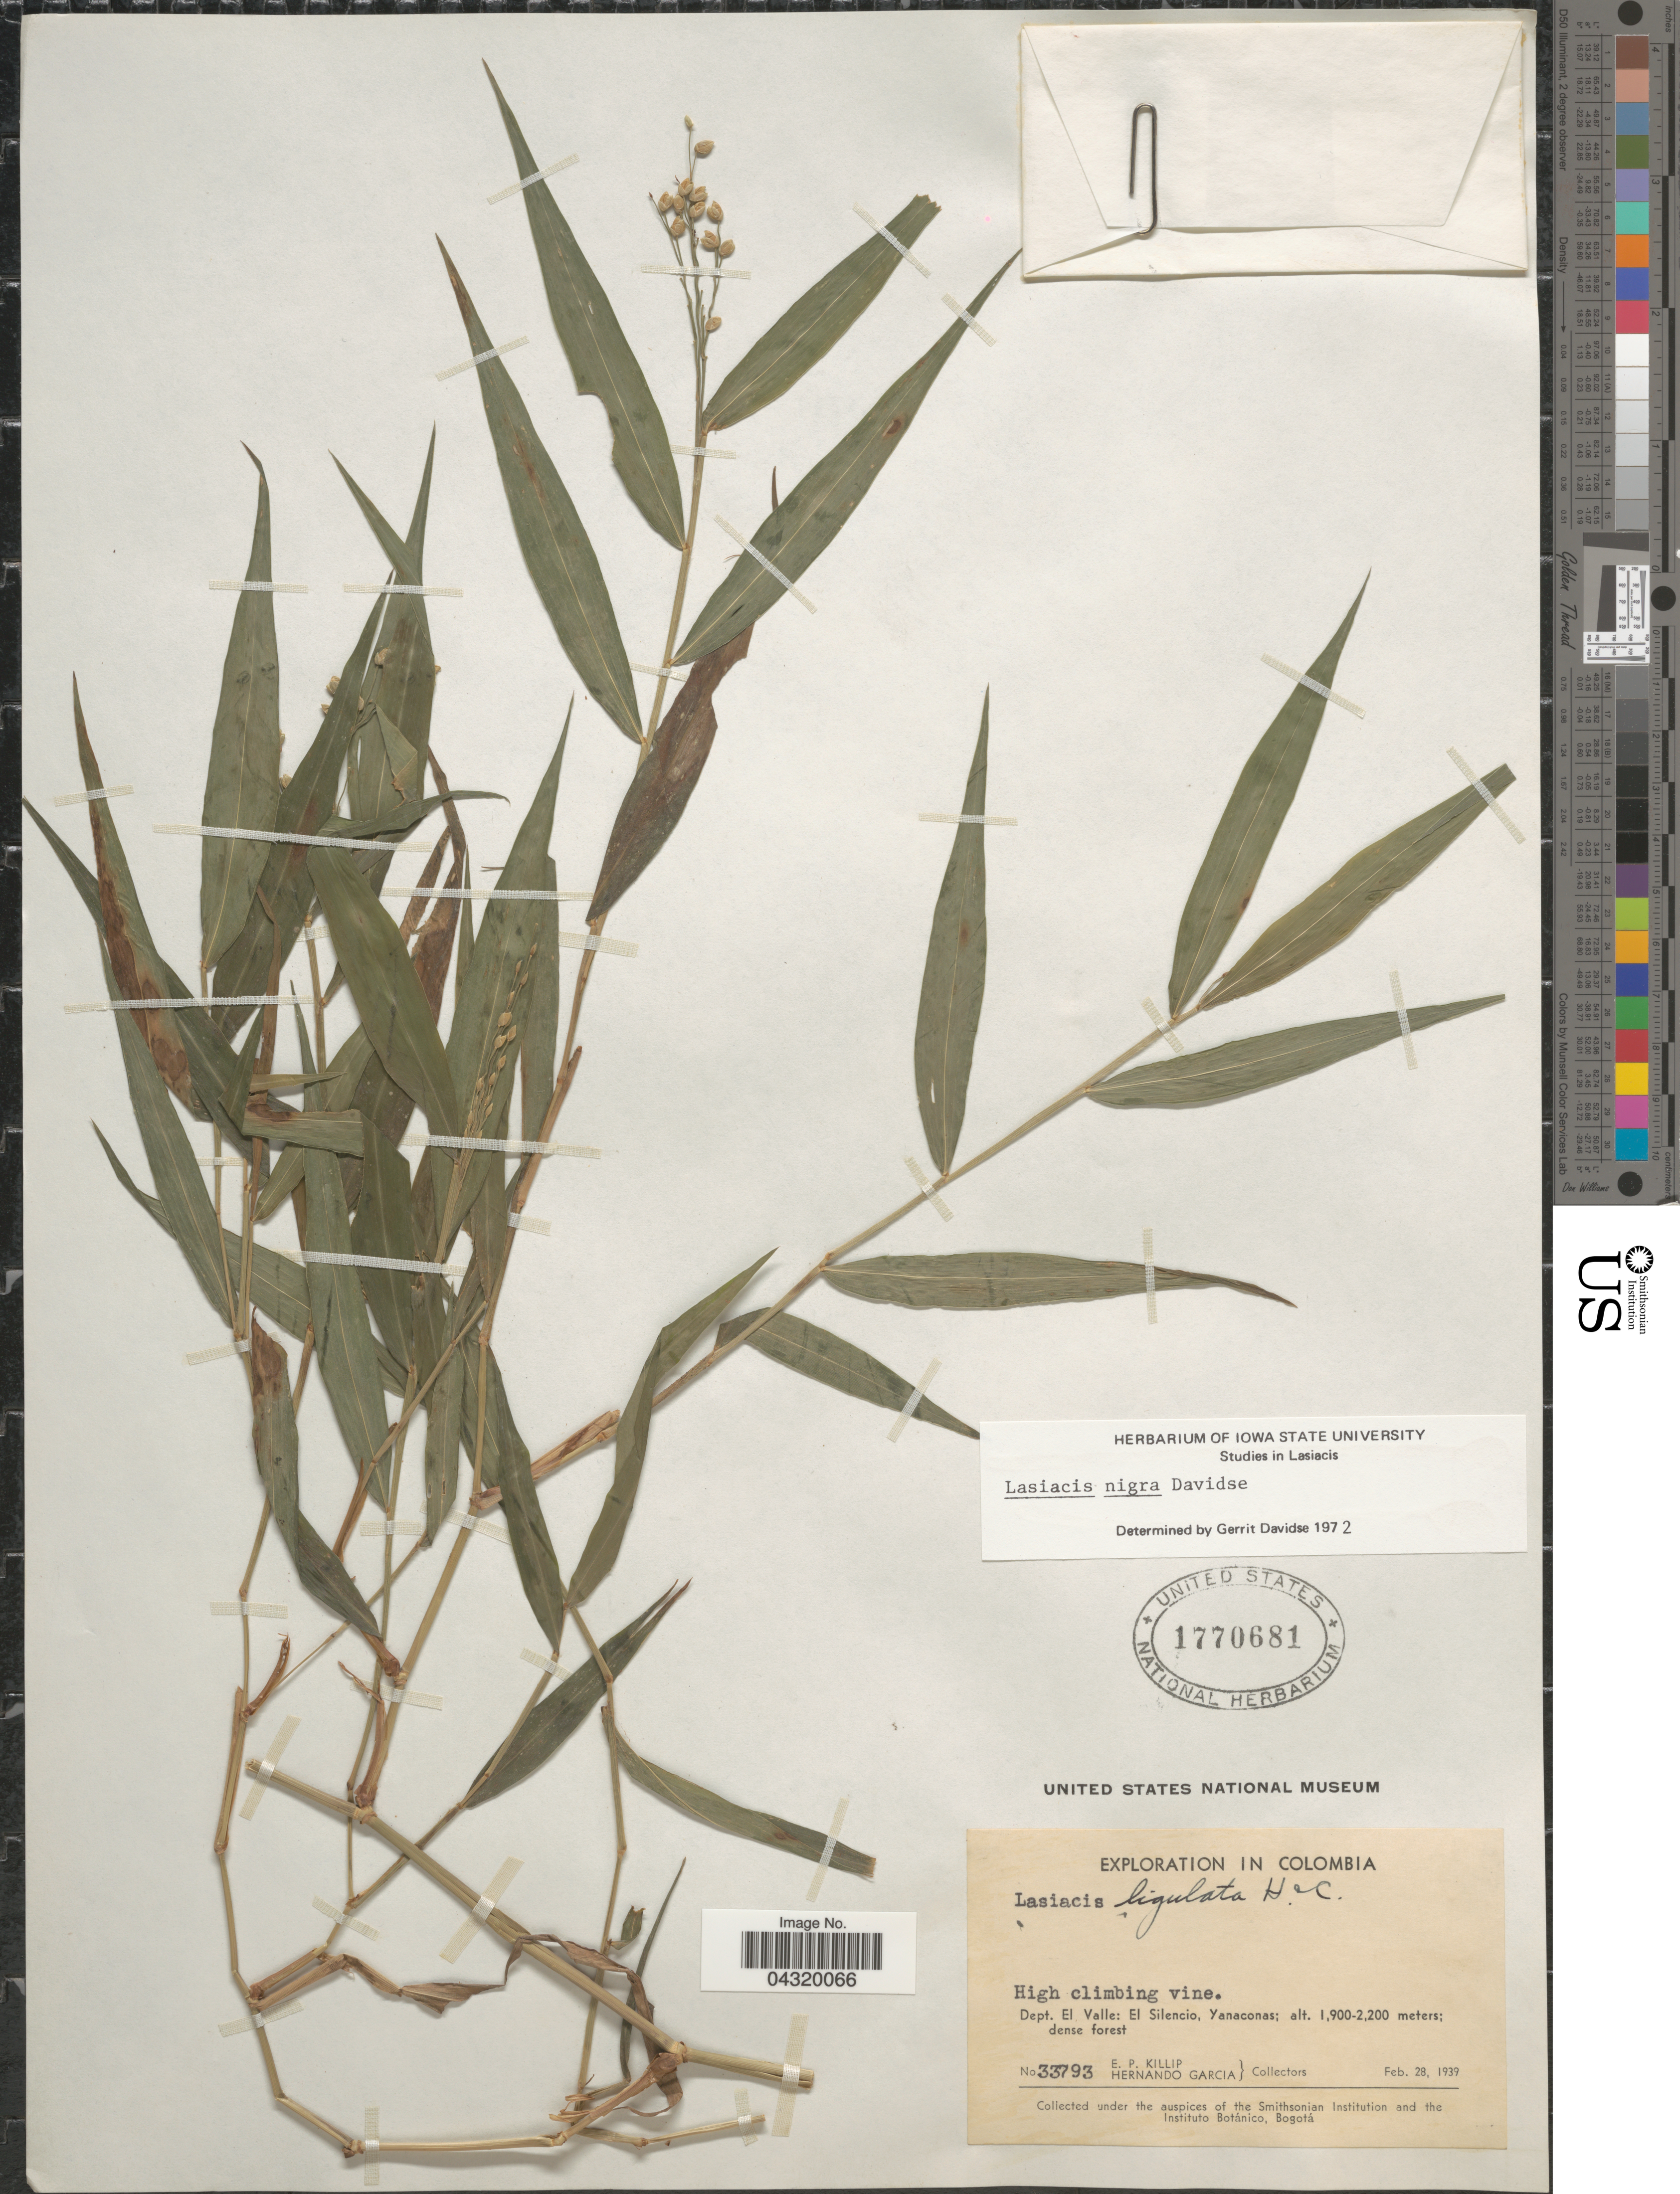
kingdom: Plantae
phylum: Tracheophyta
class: Liliopsida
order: Poales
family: Poaceae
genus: Lasiacis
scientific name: Lasiacis nigra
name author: Davidse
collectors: E. P. Killip & H. Garcia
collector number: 33793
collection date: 1939-02-28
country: Colombia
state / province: Valle del Cauca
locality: Dept. El Valle: El Silencio, Yanaconas.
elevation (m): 1900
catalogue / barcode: US 1770681